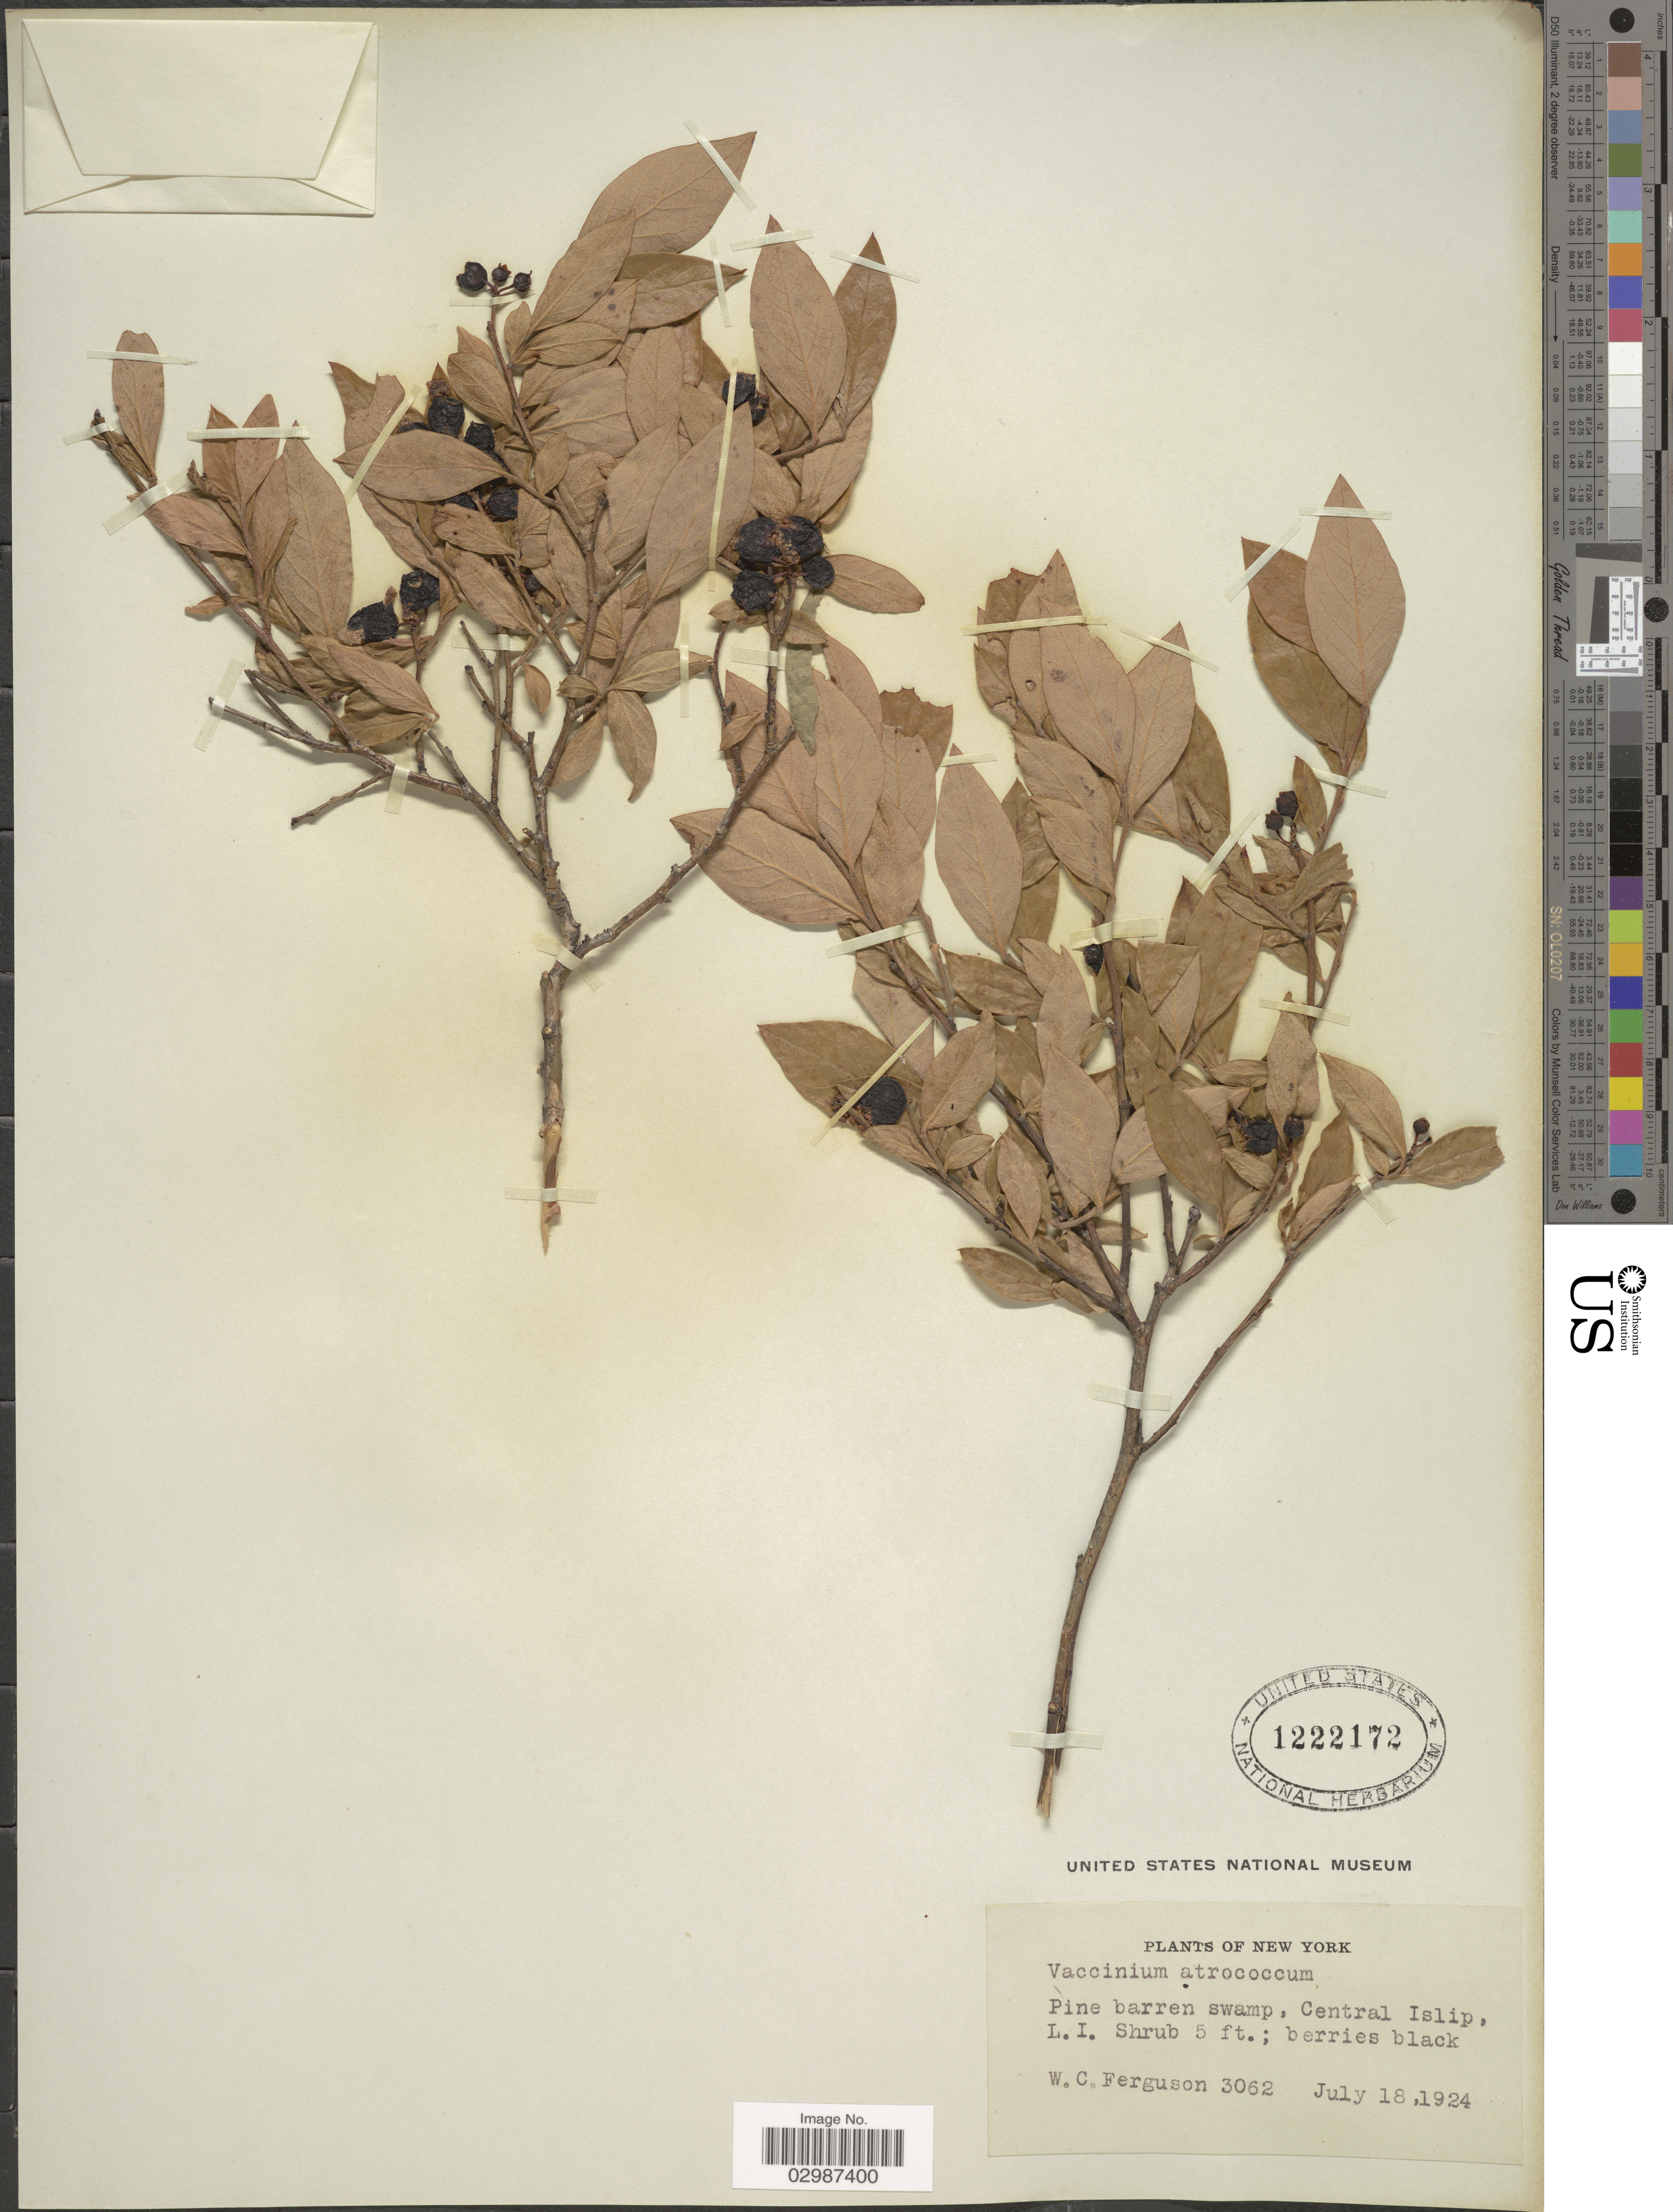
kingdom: Plantae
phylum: Tracheophyta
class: Magnoliopsida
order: Ericales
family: Ericaceae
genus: Vaccinium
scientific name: Vaccinium atrococcum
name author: (A. Gray) A. Heller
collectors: W. Ferguson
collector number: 3062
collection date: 1924-07-18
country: United States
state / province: New York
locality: Pine barren swamp, central Islip, L.I.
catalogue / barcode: US 1222172